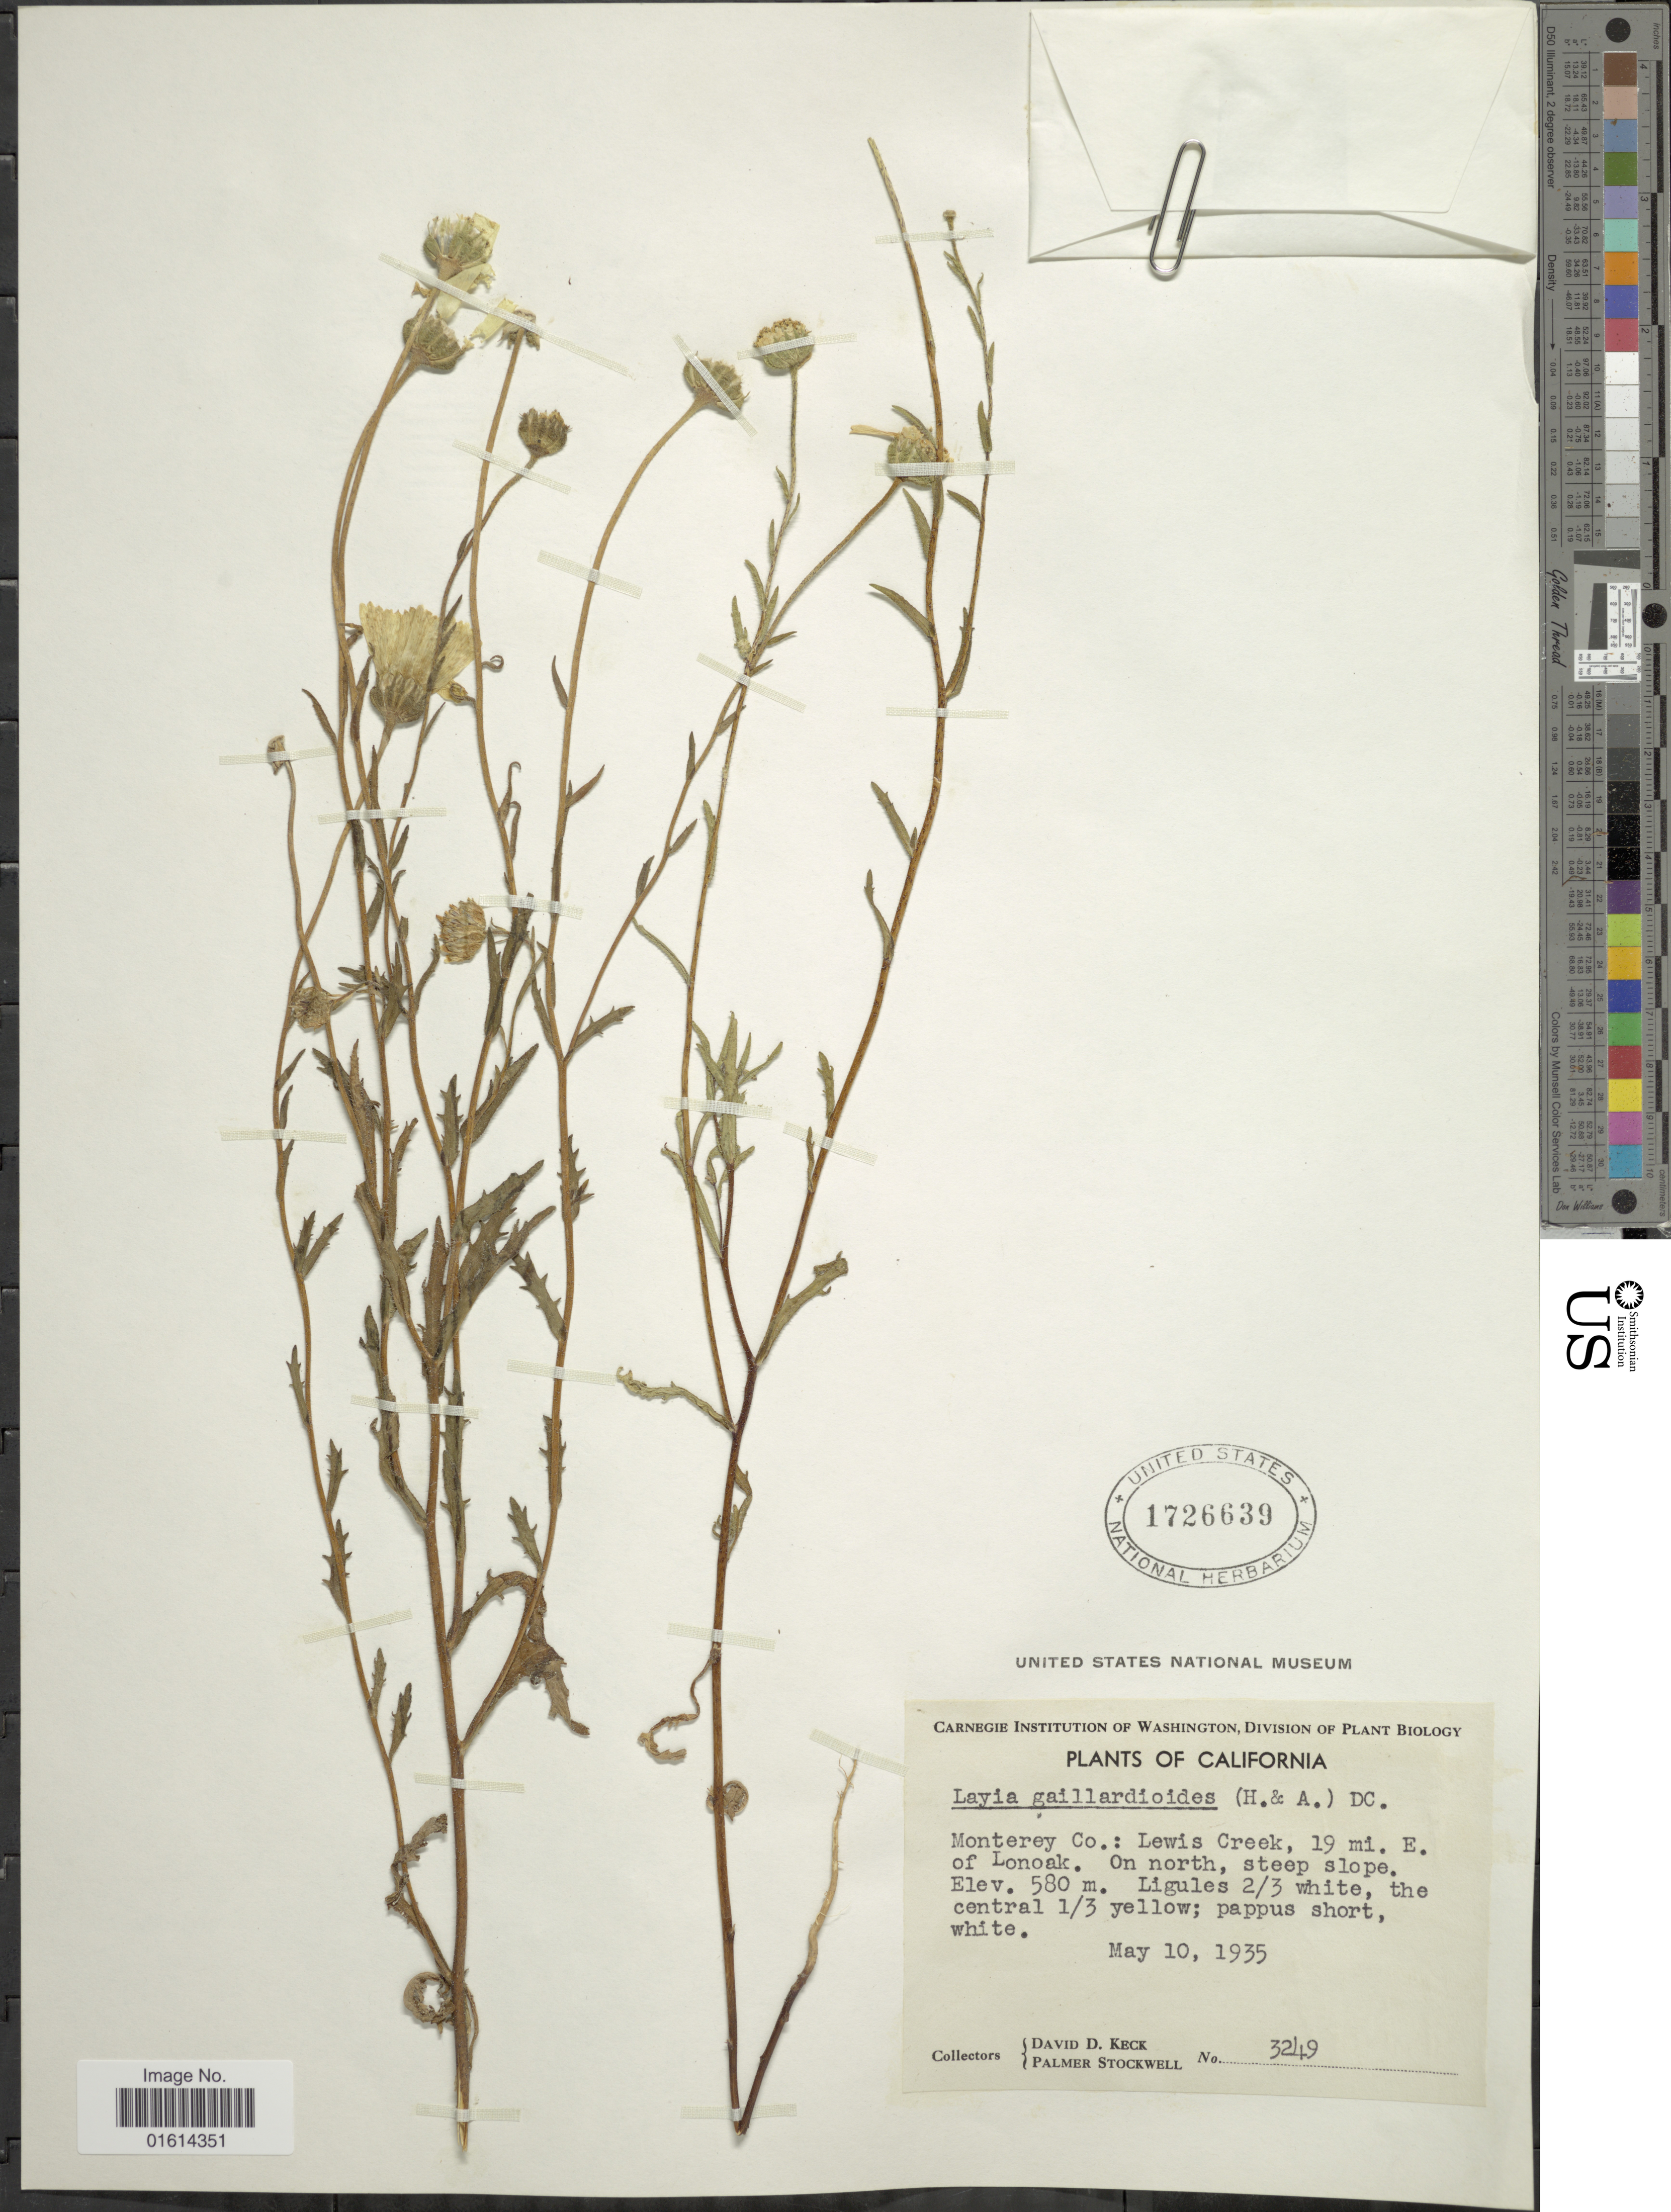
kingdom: Plantae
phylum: Tracheophyta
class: Magnoliopsida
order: Asterales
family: Asteraceae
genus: Layia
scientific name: Layia gaillardioides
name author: (Hook. & Arn.) DC.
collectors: D. D. Keck & P. Stockwell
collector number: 3249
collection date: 1935-05-10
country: United States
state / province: California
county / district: Monterey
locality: Monterey Co., Lewis Creek, 19 mi. E. of Lonoak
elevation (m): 580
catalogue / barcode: US 1726639